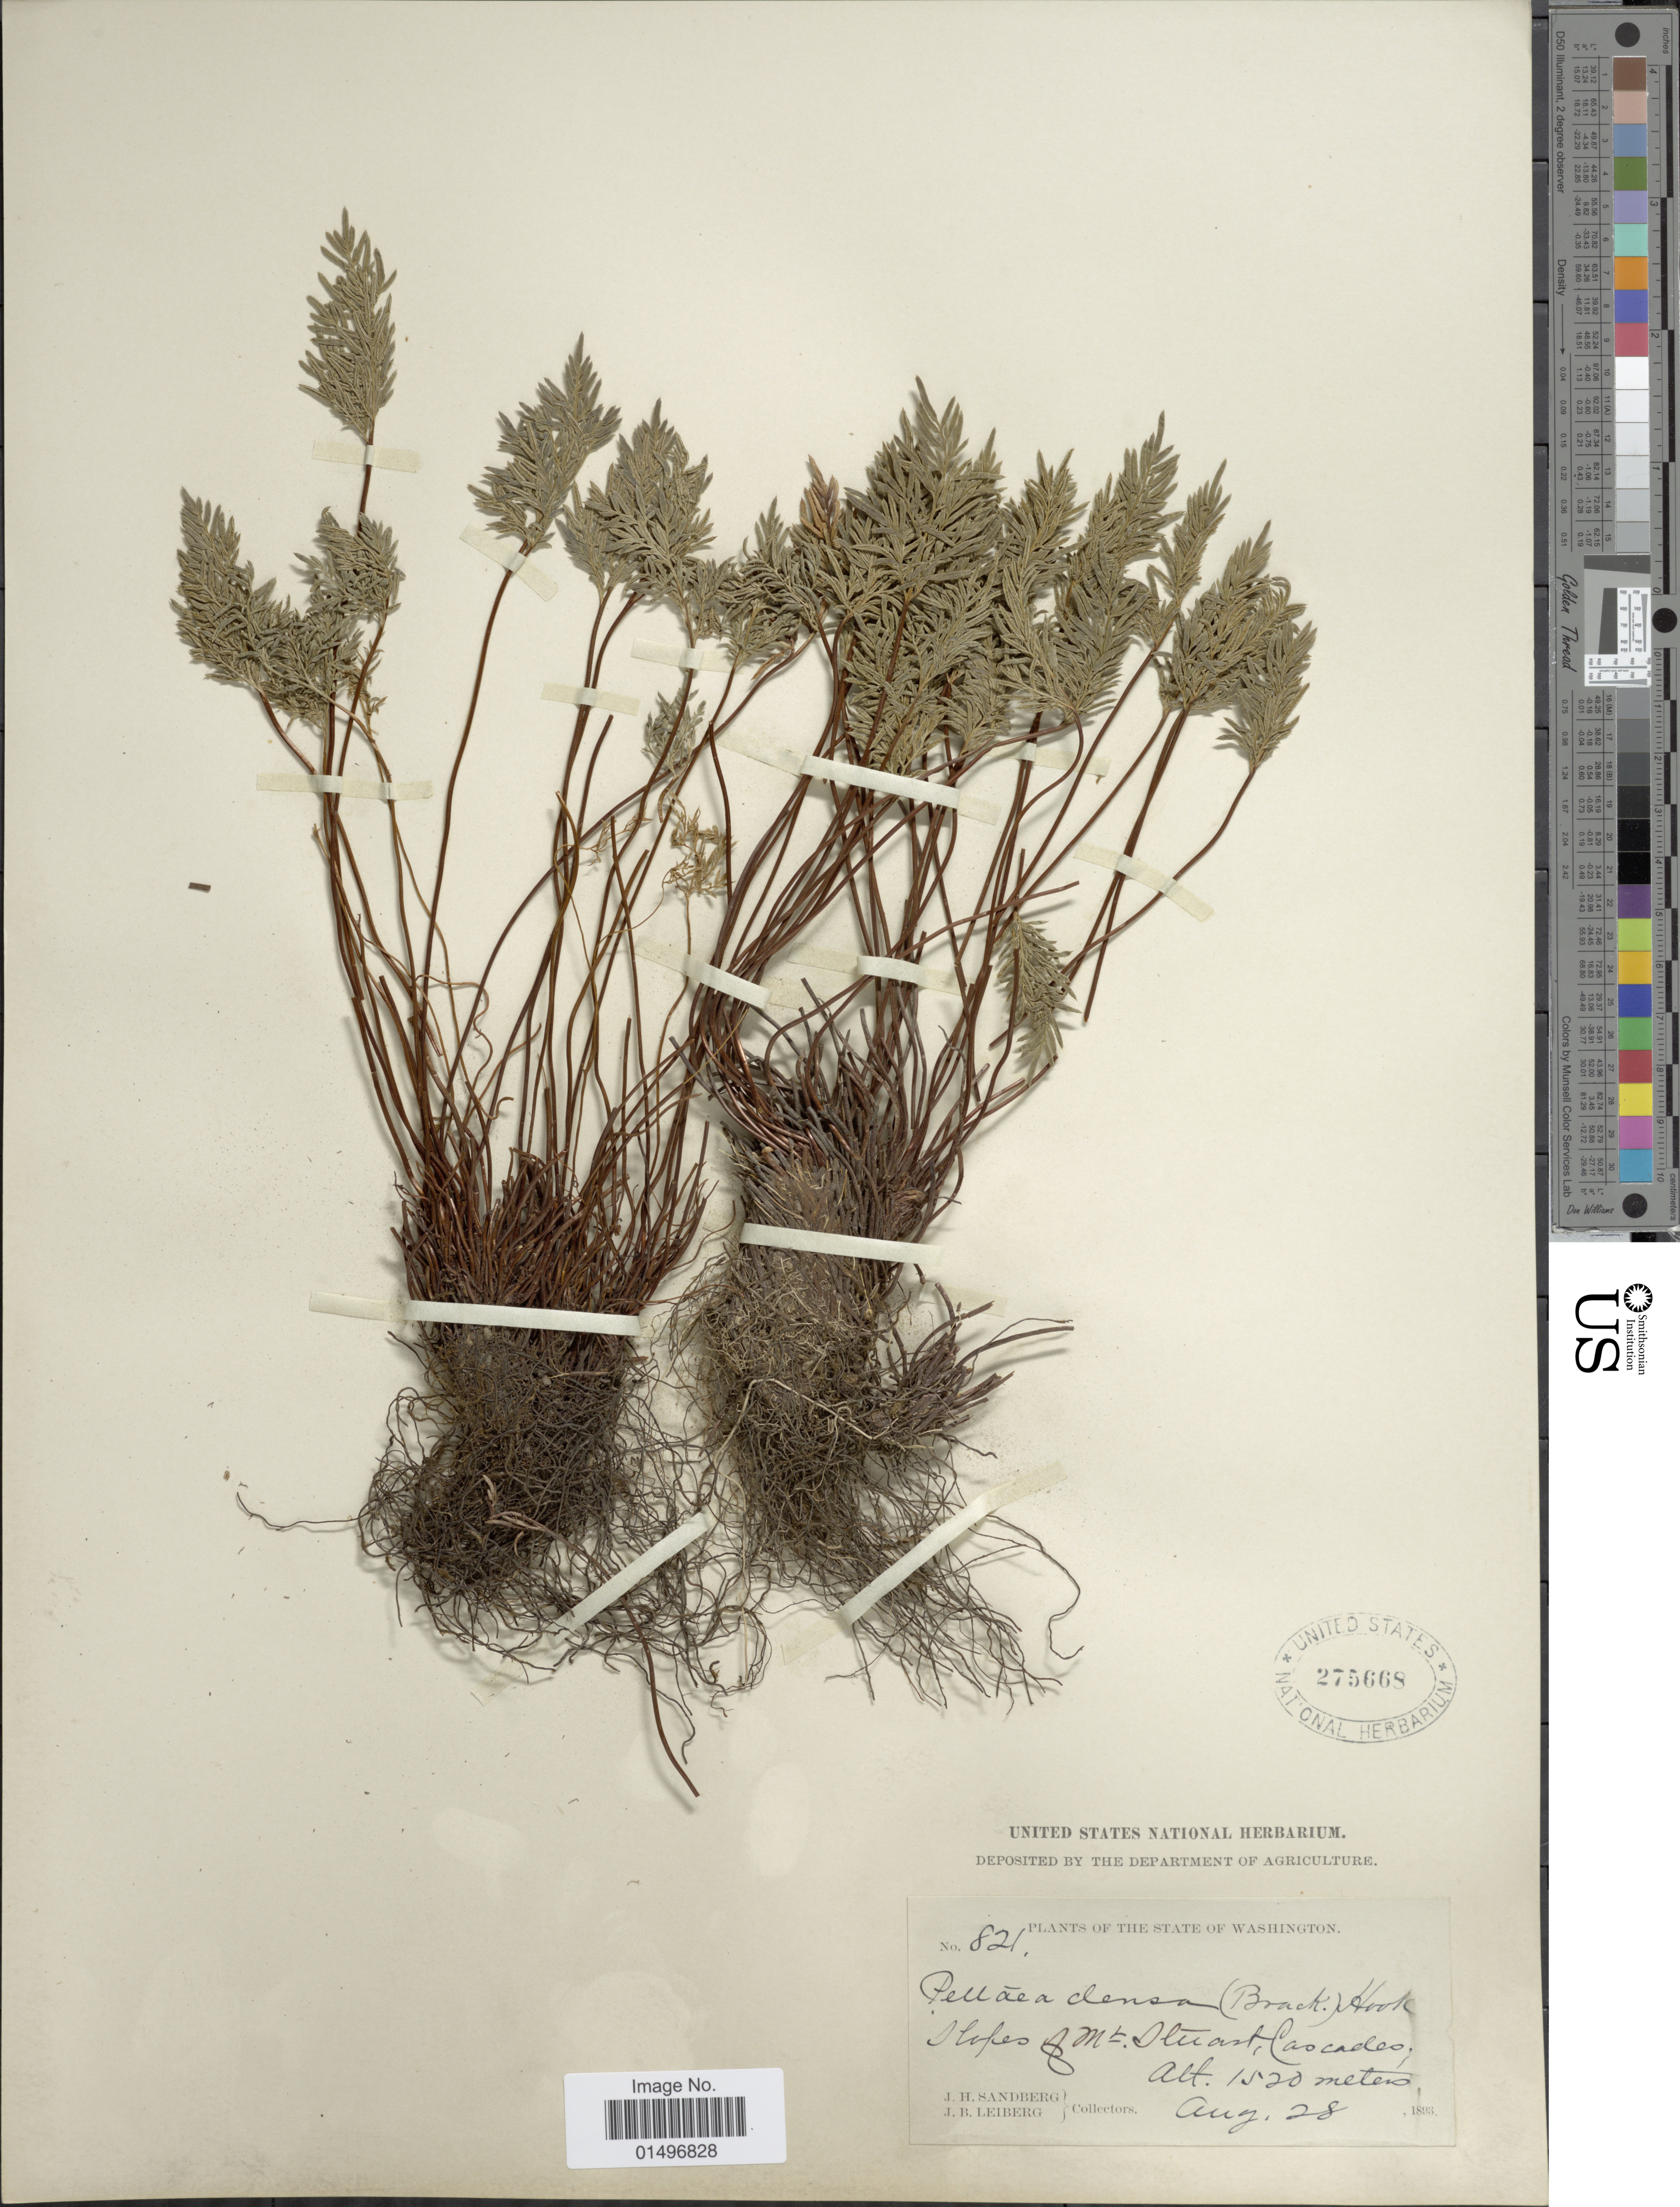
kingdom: Plantae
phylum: Tracheophyta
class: Polypodiopsida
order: Polypodiales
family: Pteridaceae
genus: Aspidotis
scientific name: Aspidotis densa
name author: (Brack.) Lellinger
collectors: J. H. Sandberg & J. B. Leiberg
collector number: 821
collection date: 1893-08-28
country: United States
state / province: Washington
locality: Washington, Itofes of Mt. Stuart, Cascado.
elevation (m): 1520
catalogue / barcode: US 275668